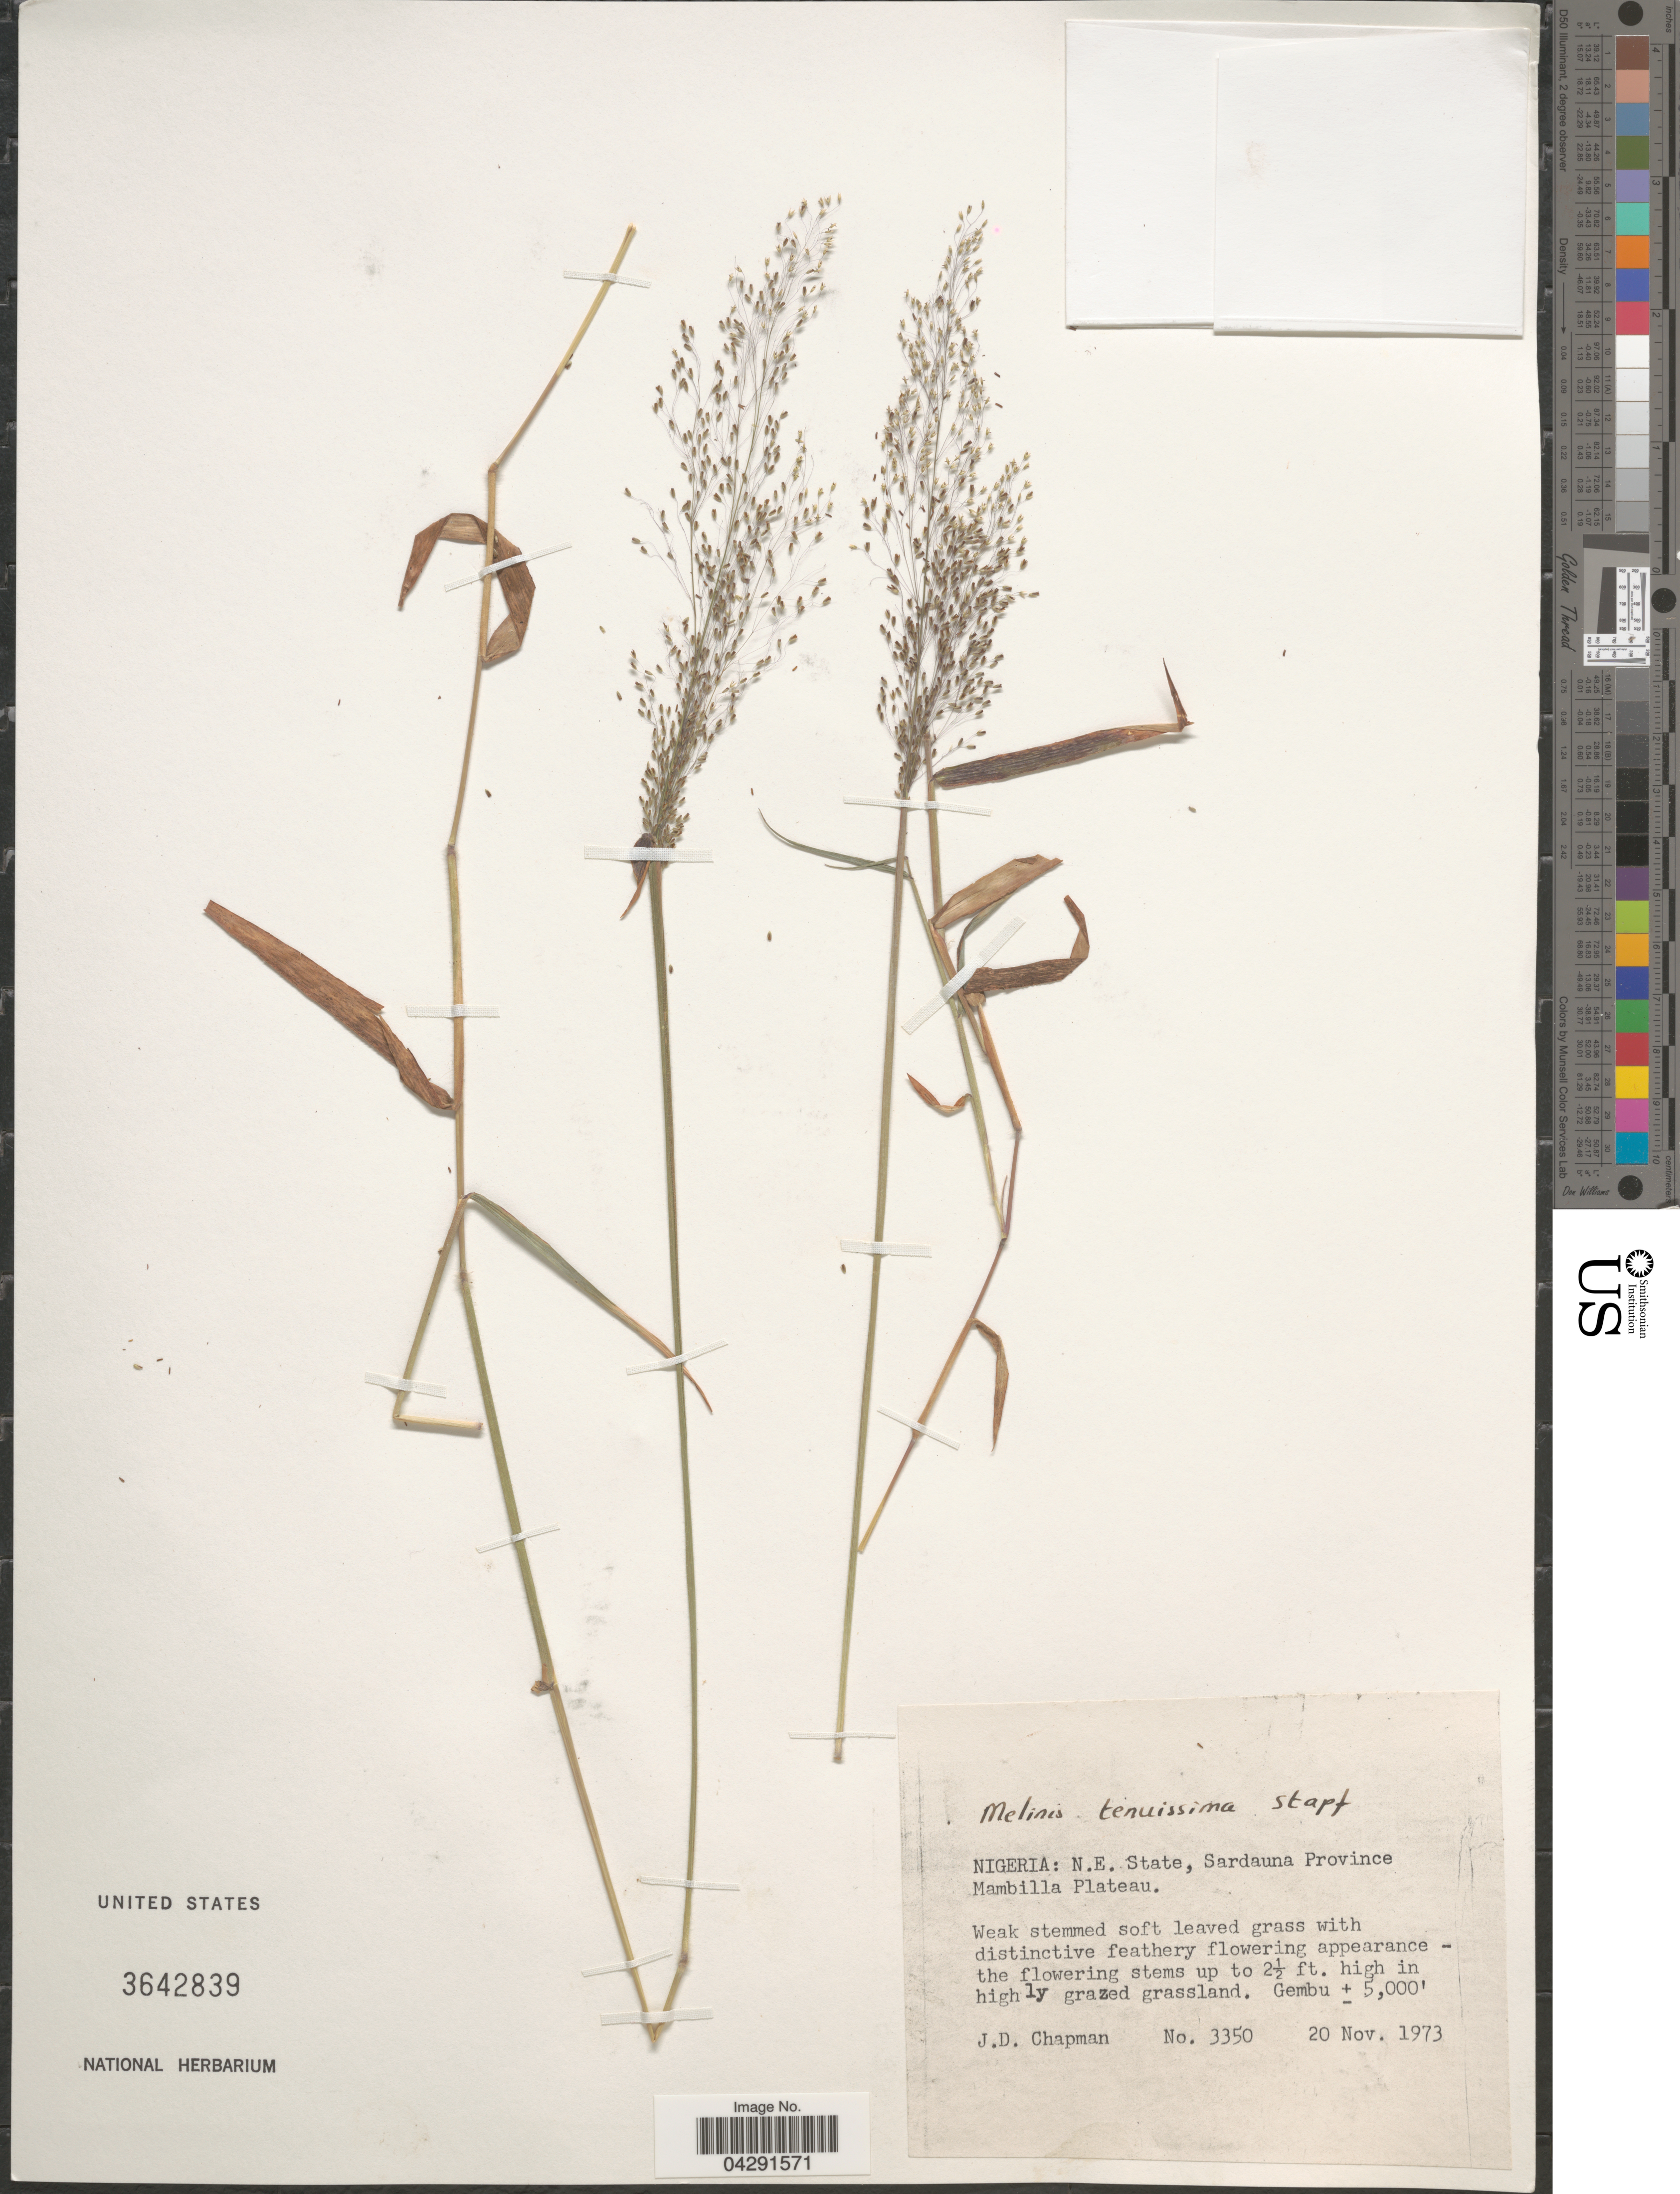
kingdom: Plantae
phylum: Tracheophyta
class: Liliopsida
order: Poales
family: Poaceae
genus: Melinis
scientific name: Melinis tenuissima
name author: Stapf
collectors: J. D. Chapman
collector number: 3350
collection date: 1973-11-20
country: Nigeria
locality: N.E. State, Sardauna Province Mambilla Plateau.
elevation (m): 1524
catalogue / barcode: US 3642839